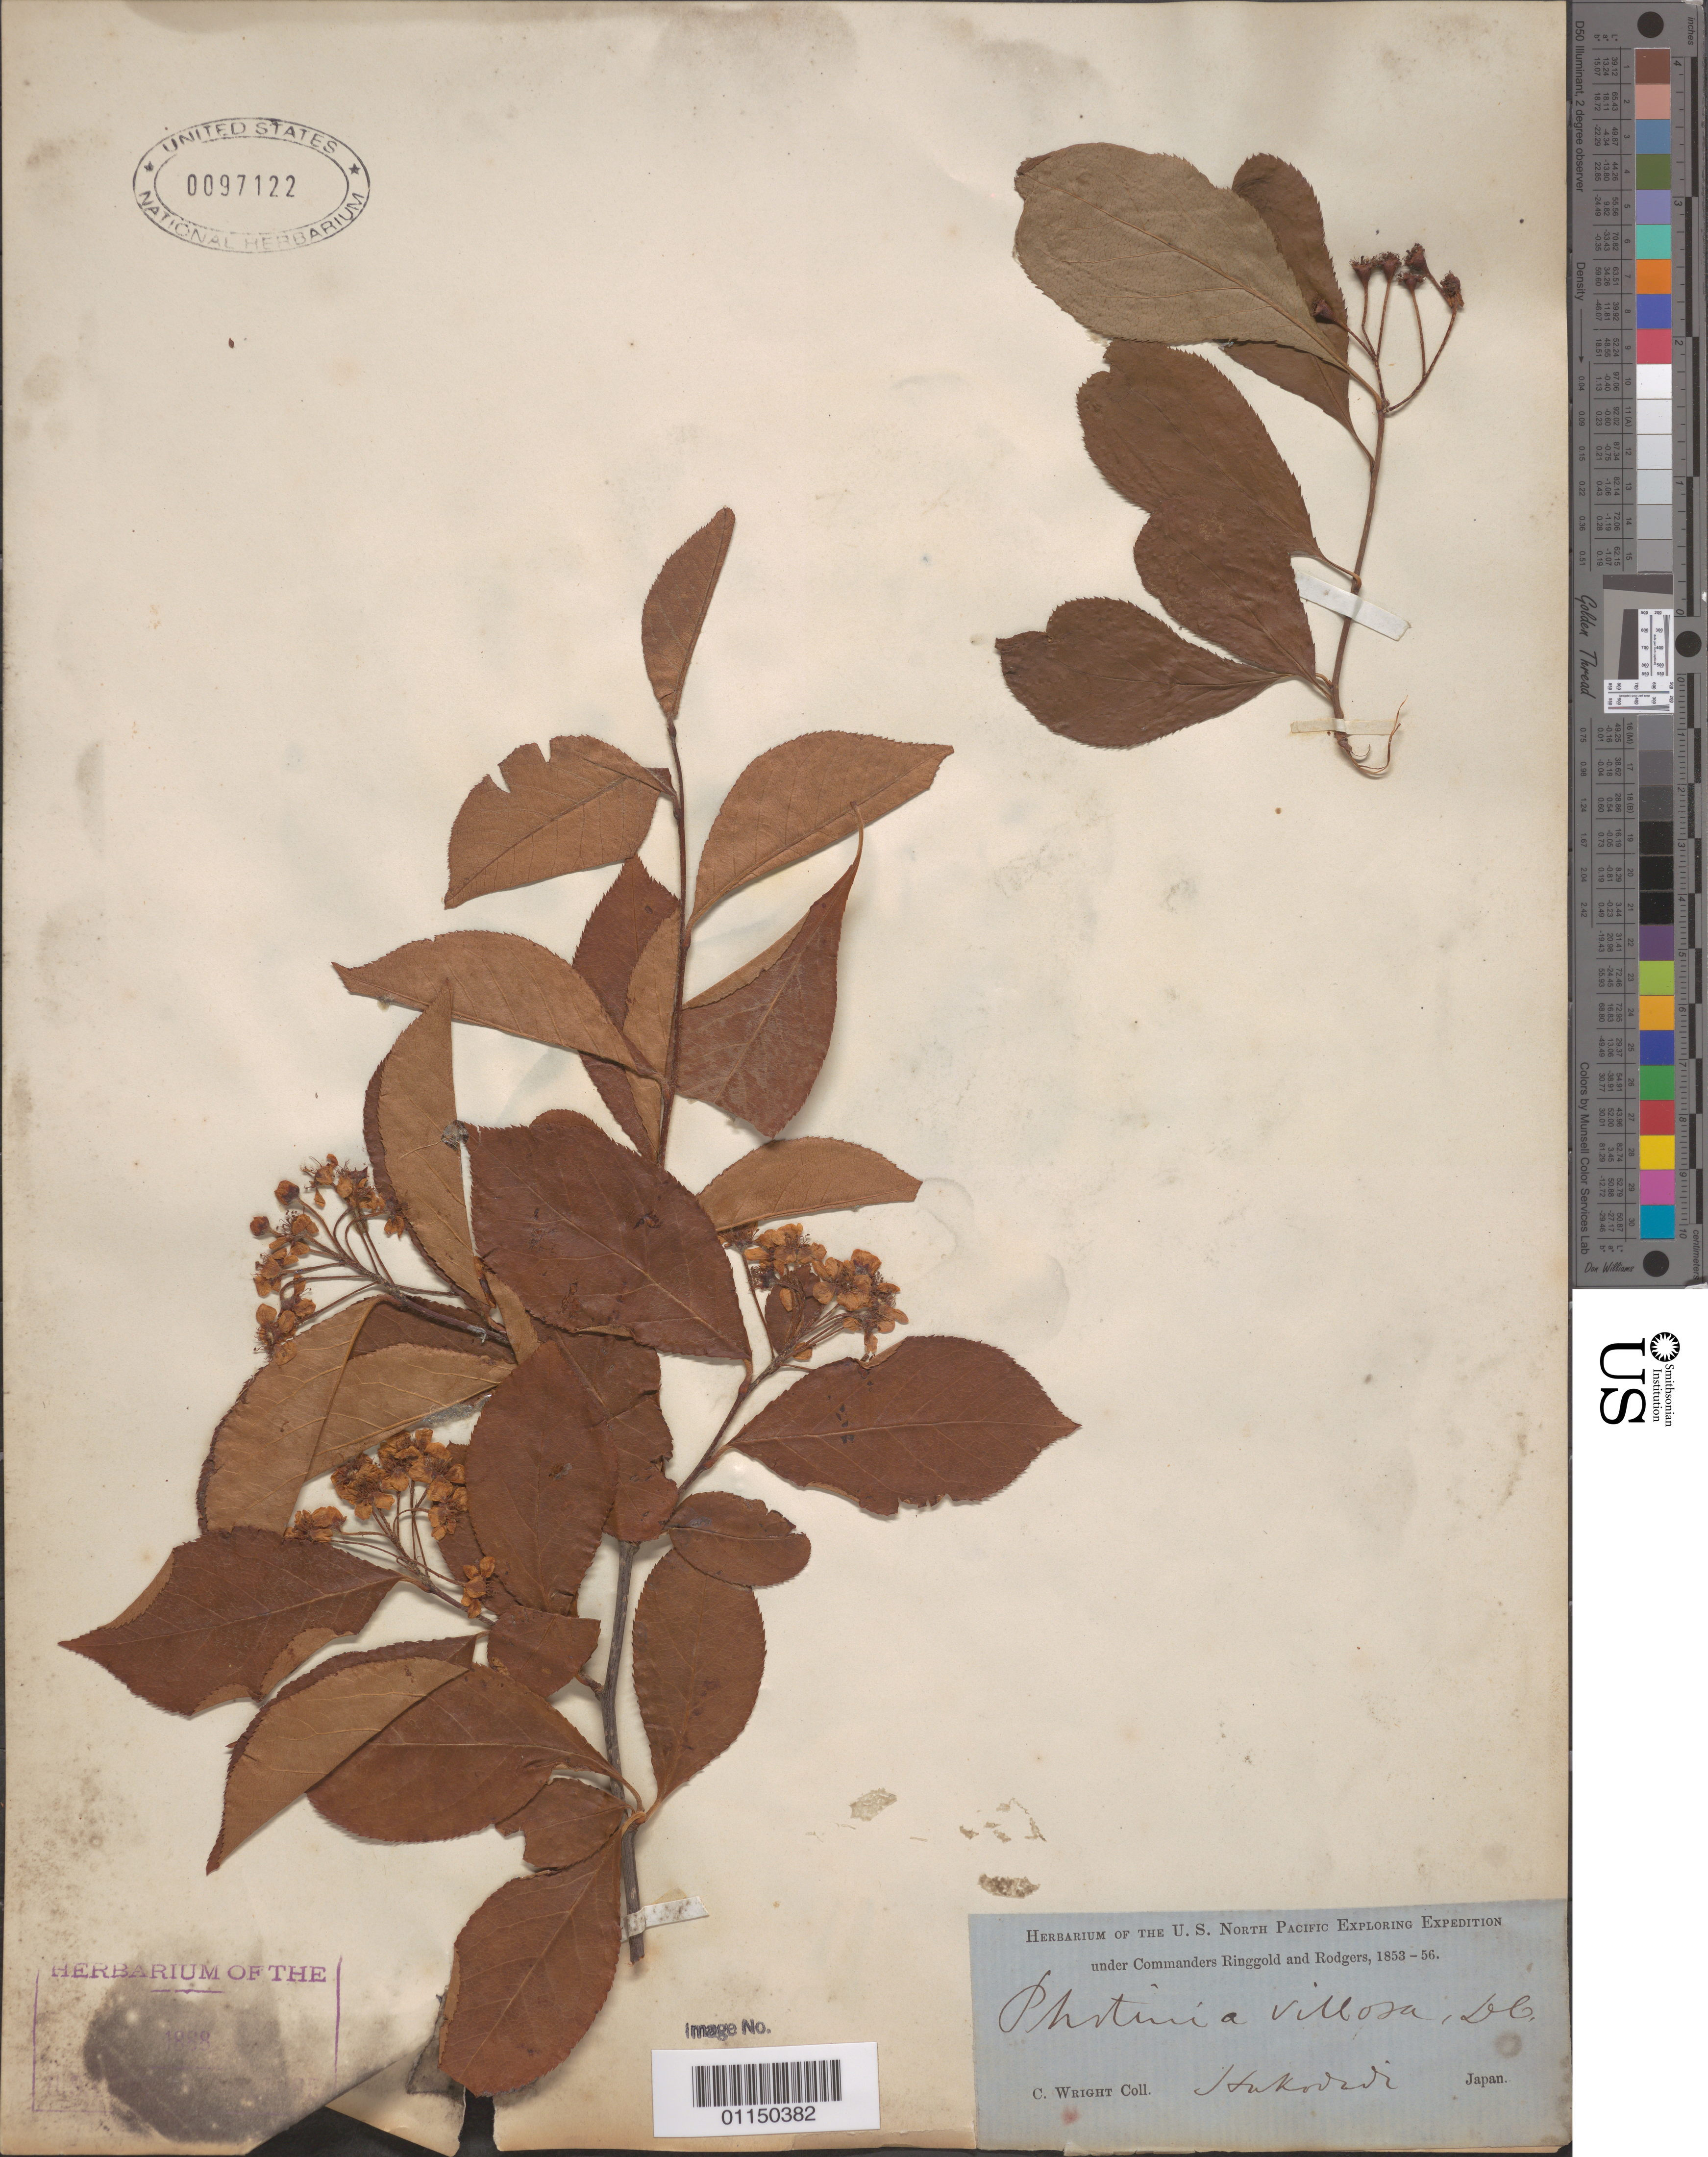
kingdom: Plantae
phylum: Tracheophyta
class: Magnoliopsida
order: Rosales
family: Rosaceae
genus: Photinia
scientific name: Photinia villosa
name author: (DC.) Thunb.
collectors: C. Wright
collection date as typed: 1853 to -- --- 1856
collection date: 1853/1856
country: Japan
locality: Hakodadi.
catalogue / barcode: US 97122